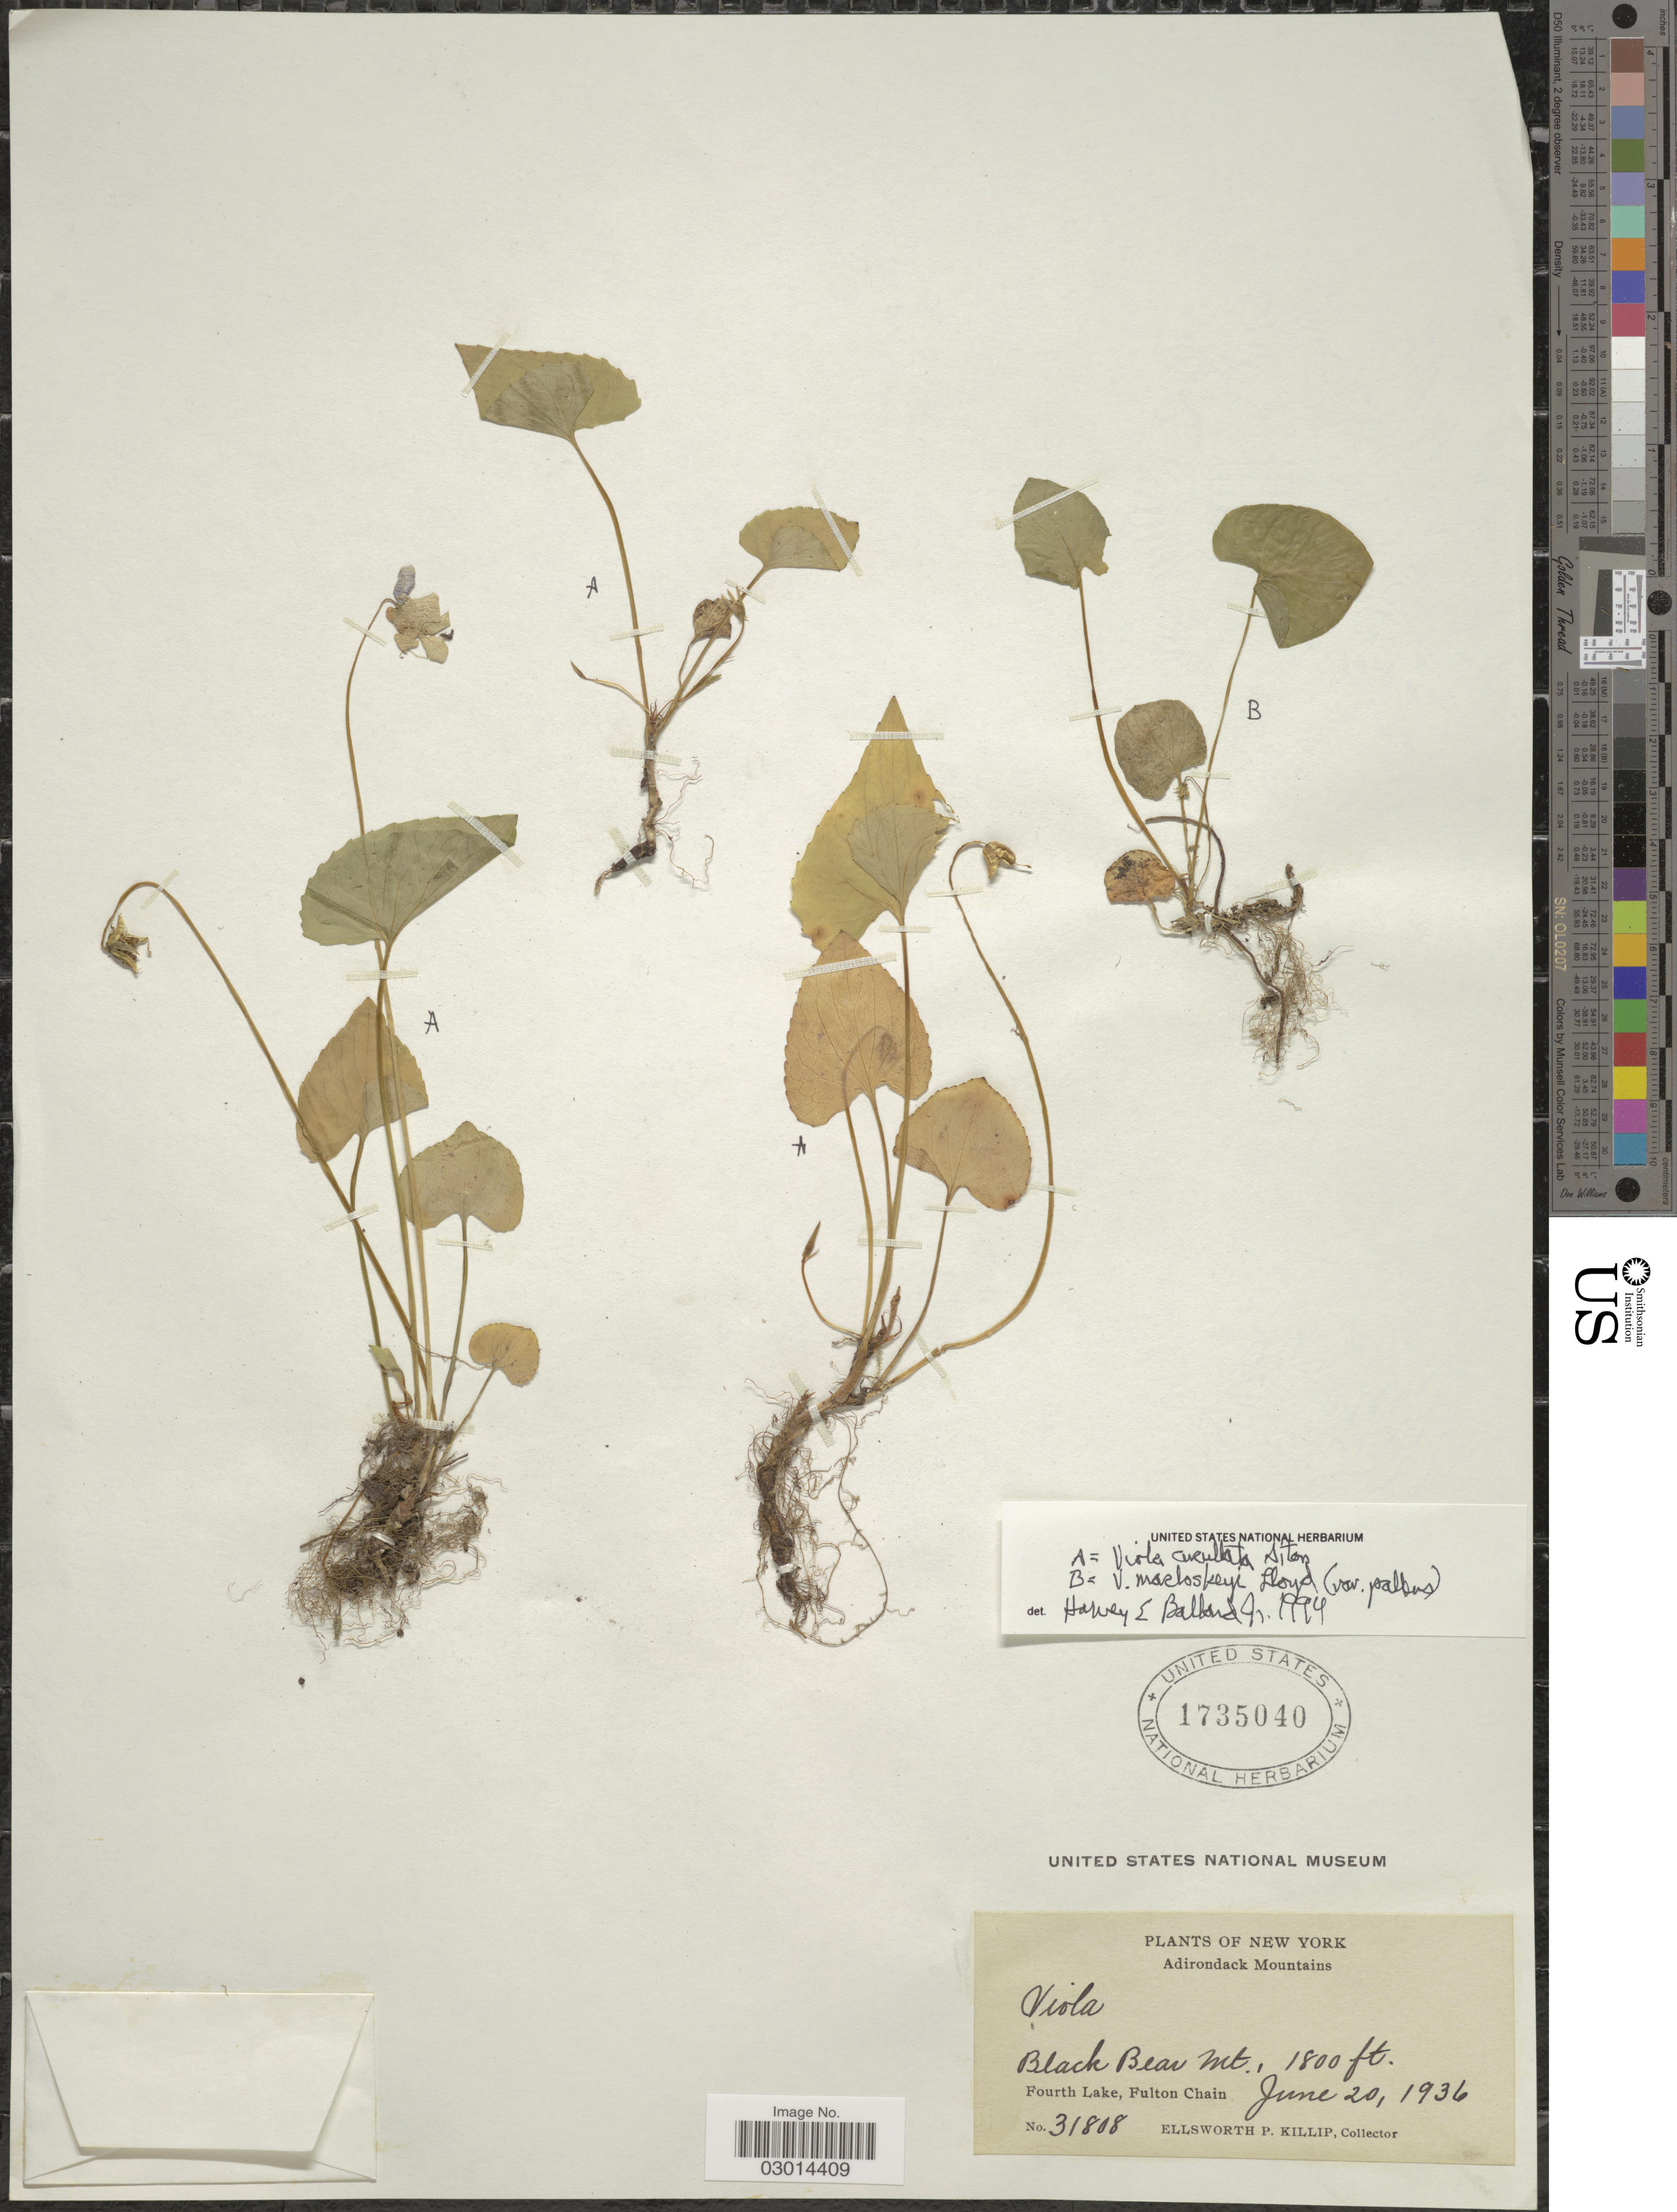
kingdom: Plantae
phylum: Tracheophyta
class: Magnoliopsida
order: Malpighiales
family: Violaceae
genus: Viola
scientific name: Viola cucullata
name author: Aiton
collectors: E. P. Killip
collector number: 31808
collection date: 1936-06-20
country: United States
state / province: New York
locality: Adirondack Mountains, Black Bear Mt., Fourth Lake, Fulton Chain.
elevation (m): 549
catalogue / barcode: US 1735040